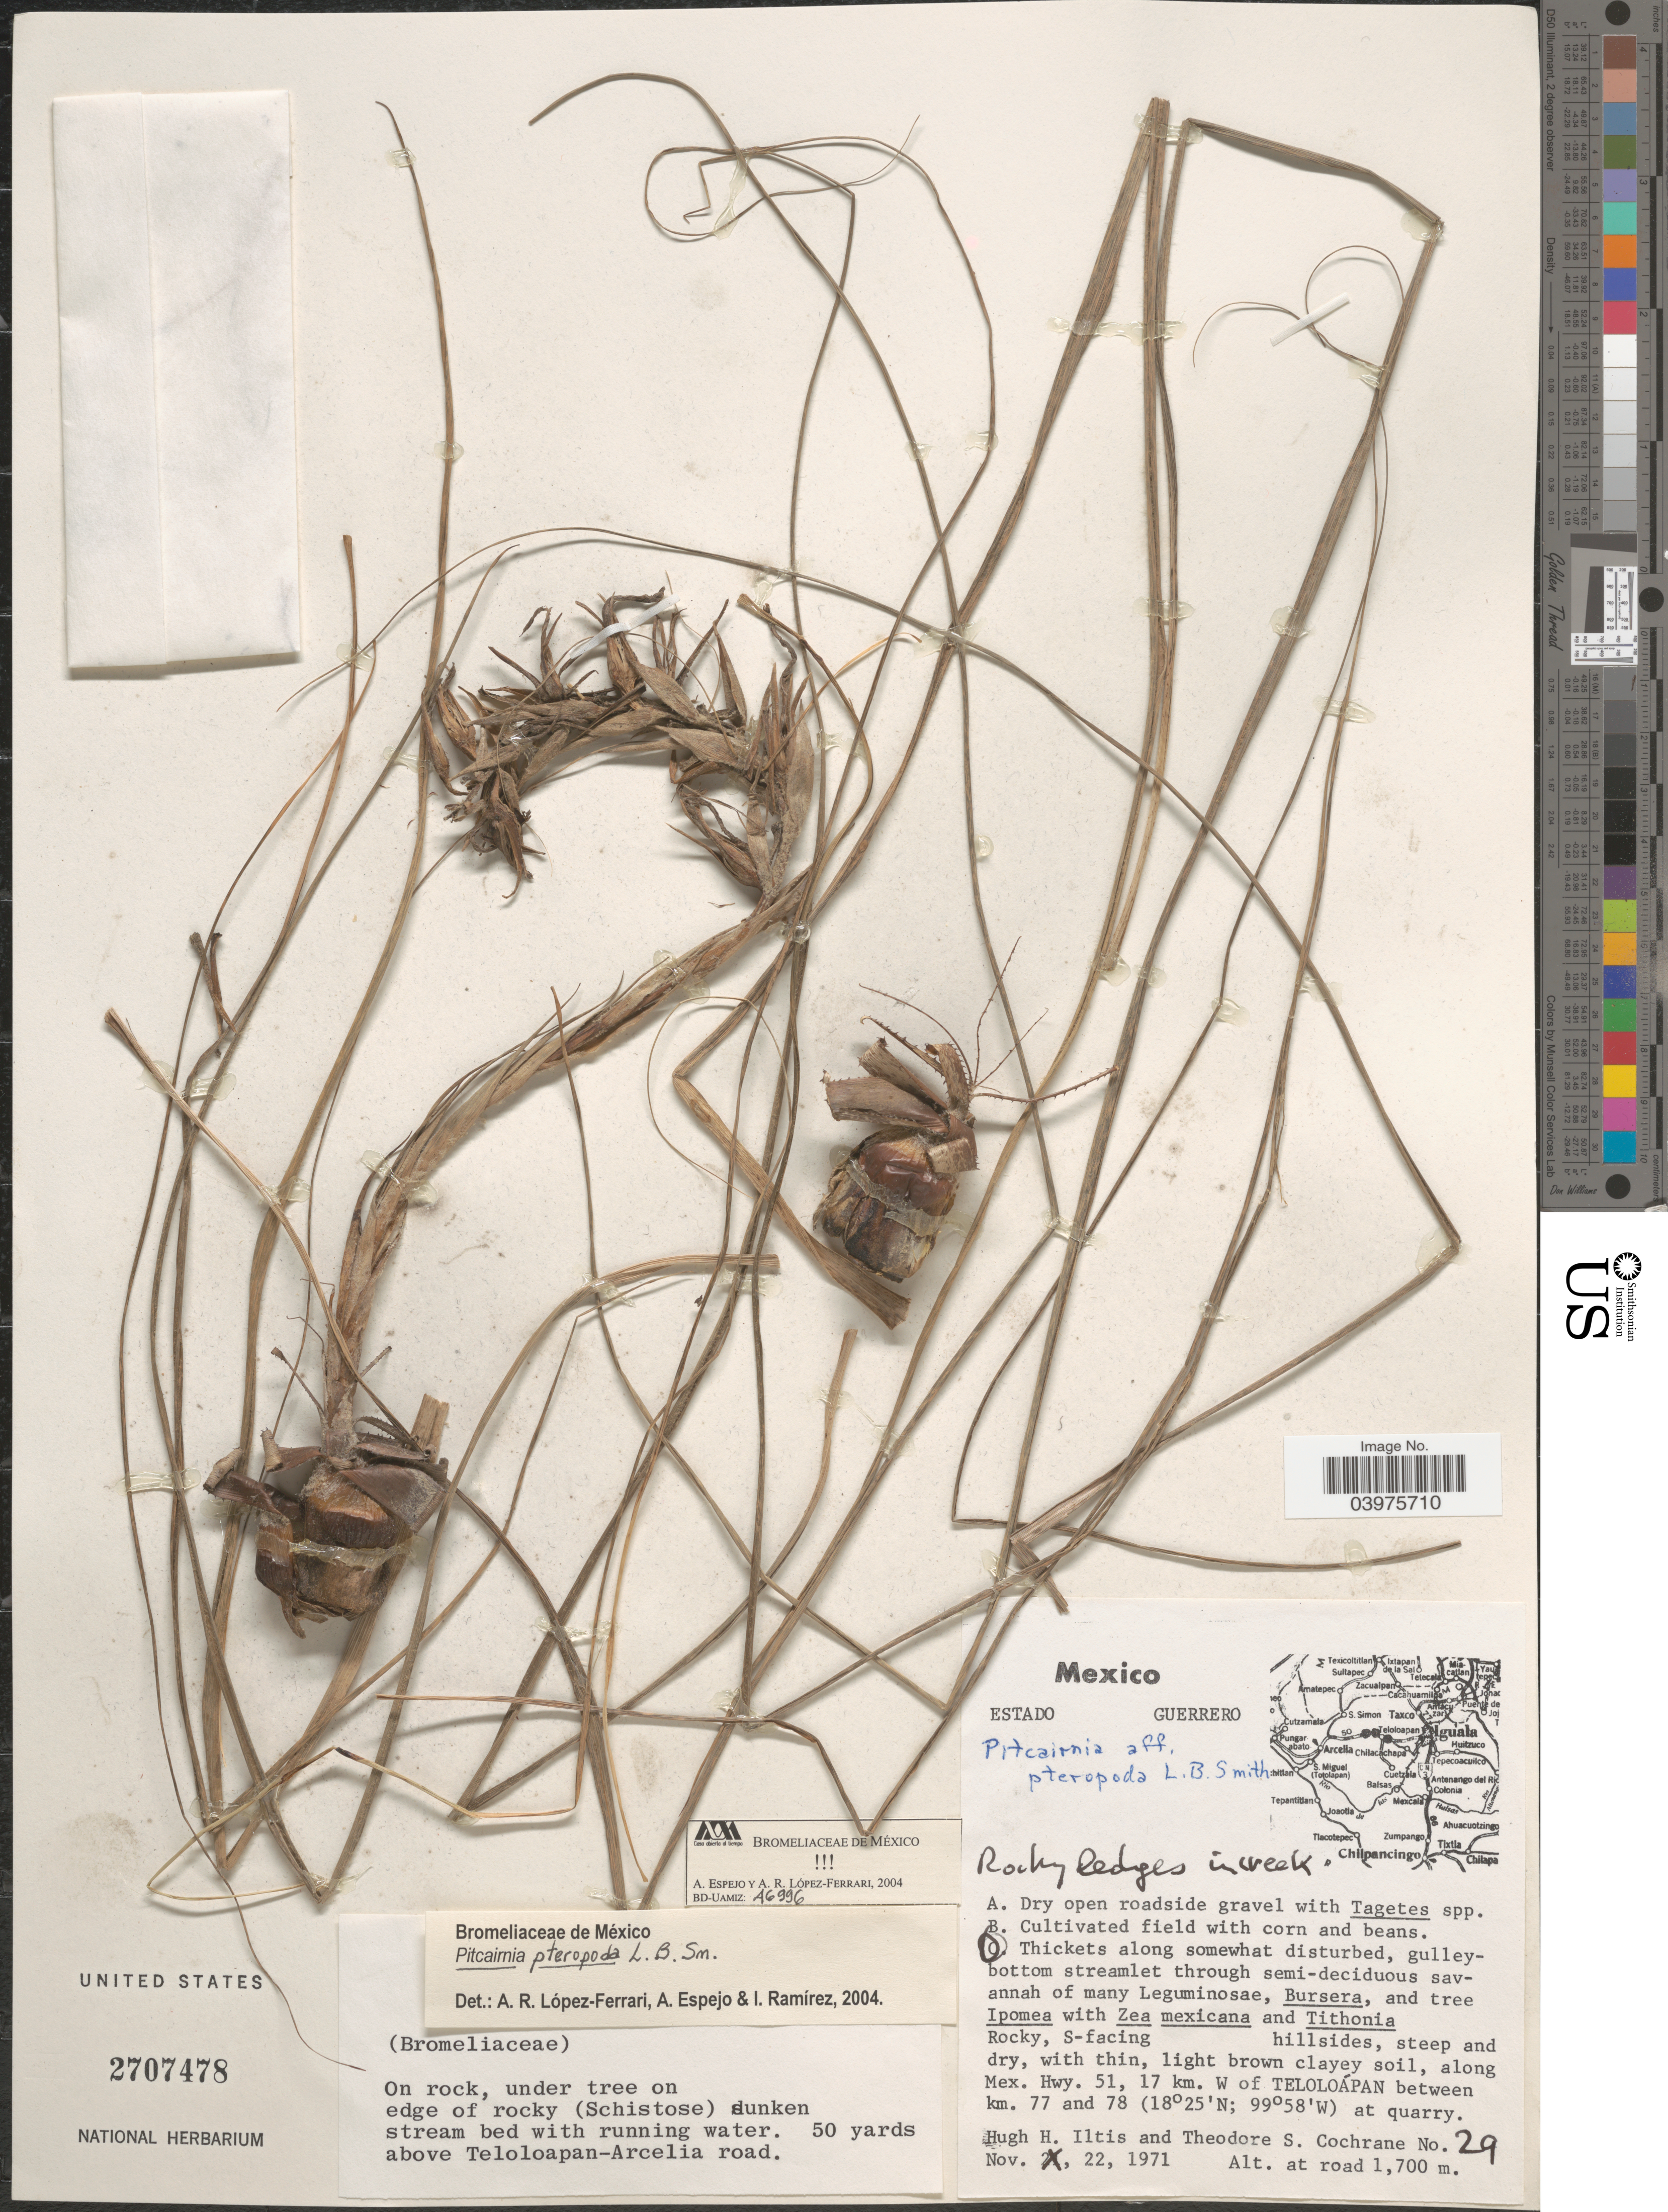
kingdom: Plantae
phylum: Tracheophyta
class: Liliopsida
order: Poales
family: Bromeliaceae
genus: Pitcairnia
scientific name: Pitcairnia pteropoda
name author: L.B. Sm.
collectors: H. H. Iltis & T. S. Cochrane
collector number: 29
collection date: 1971-11-22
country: Mexico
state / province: Guerrero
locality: S-facing hillsides, along Mex. Hwy. 51, 17 km. W of Teloloápan between km. 77 and 78.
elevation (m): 1700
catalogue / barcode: US 2707478